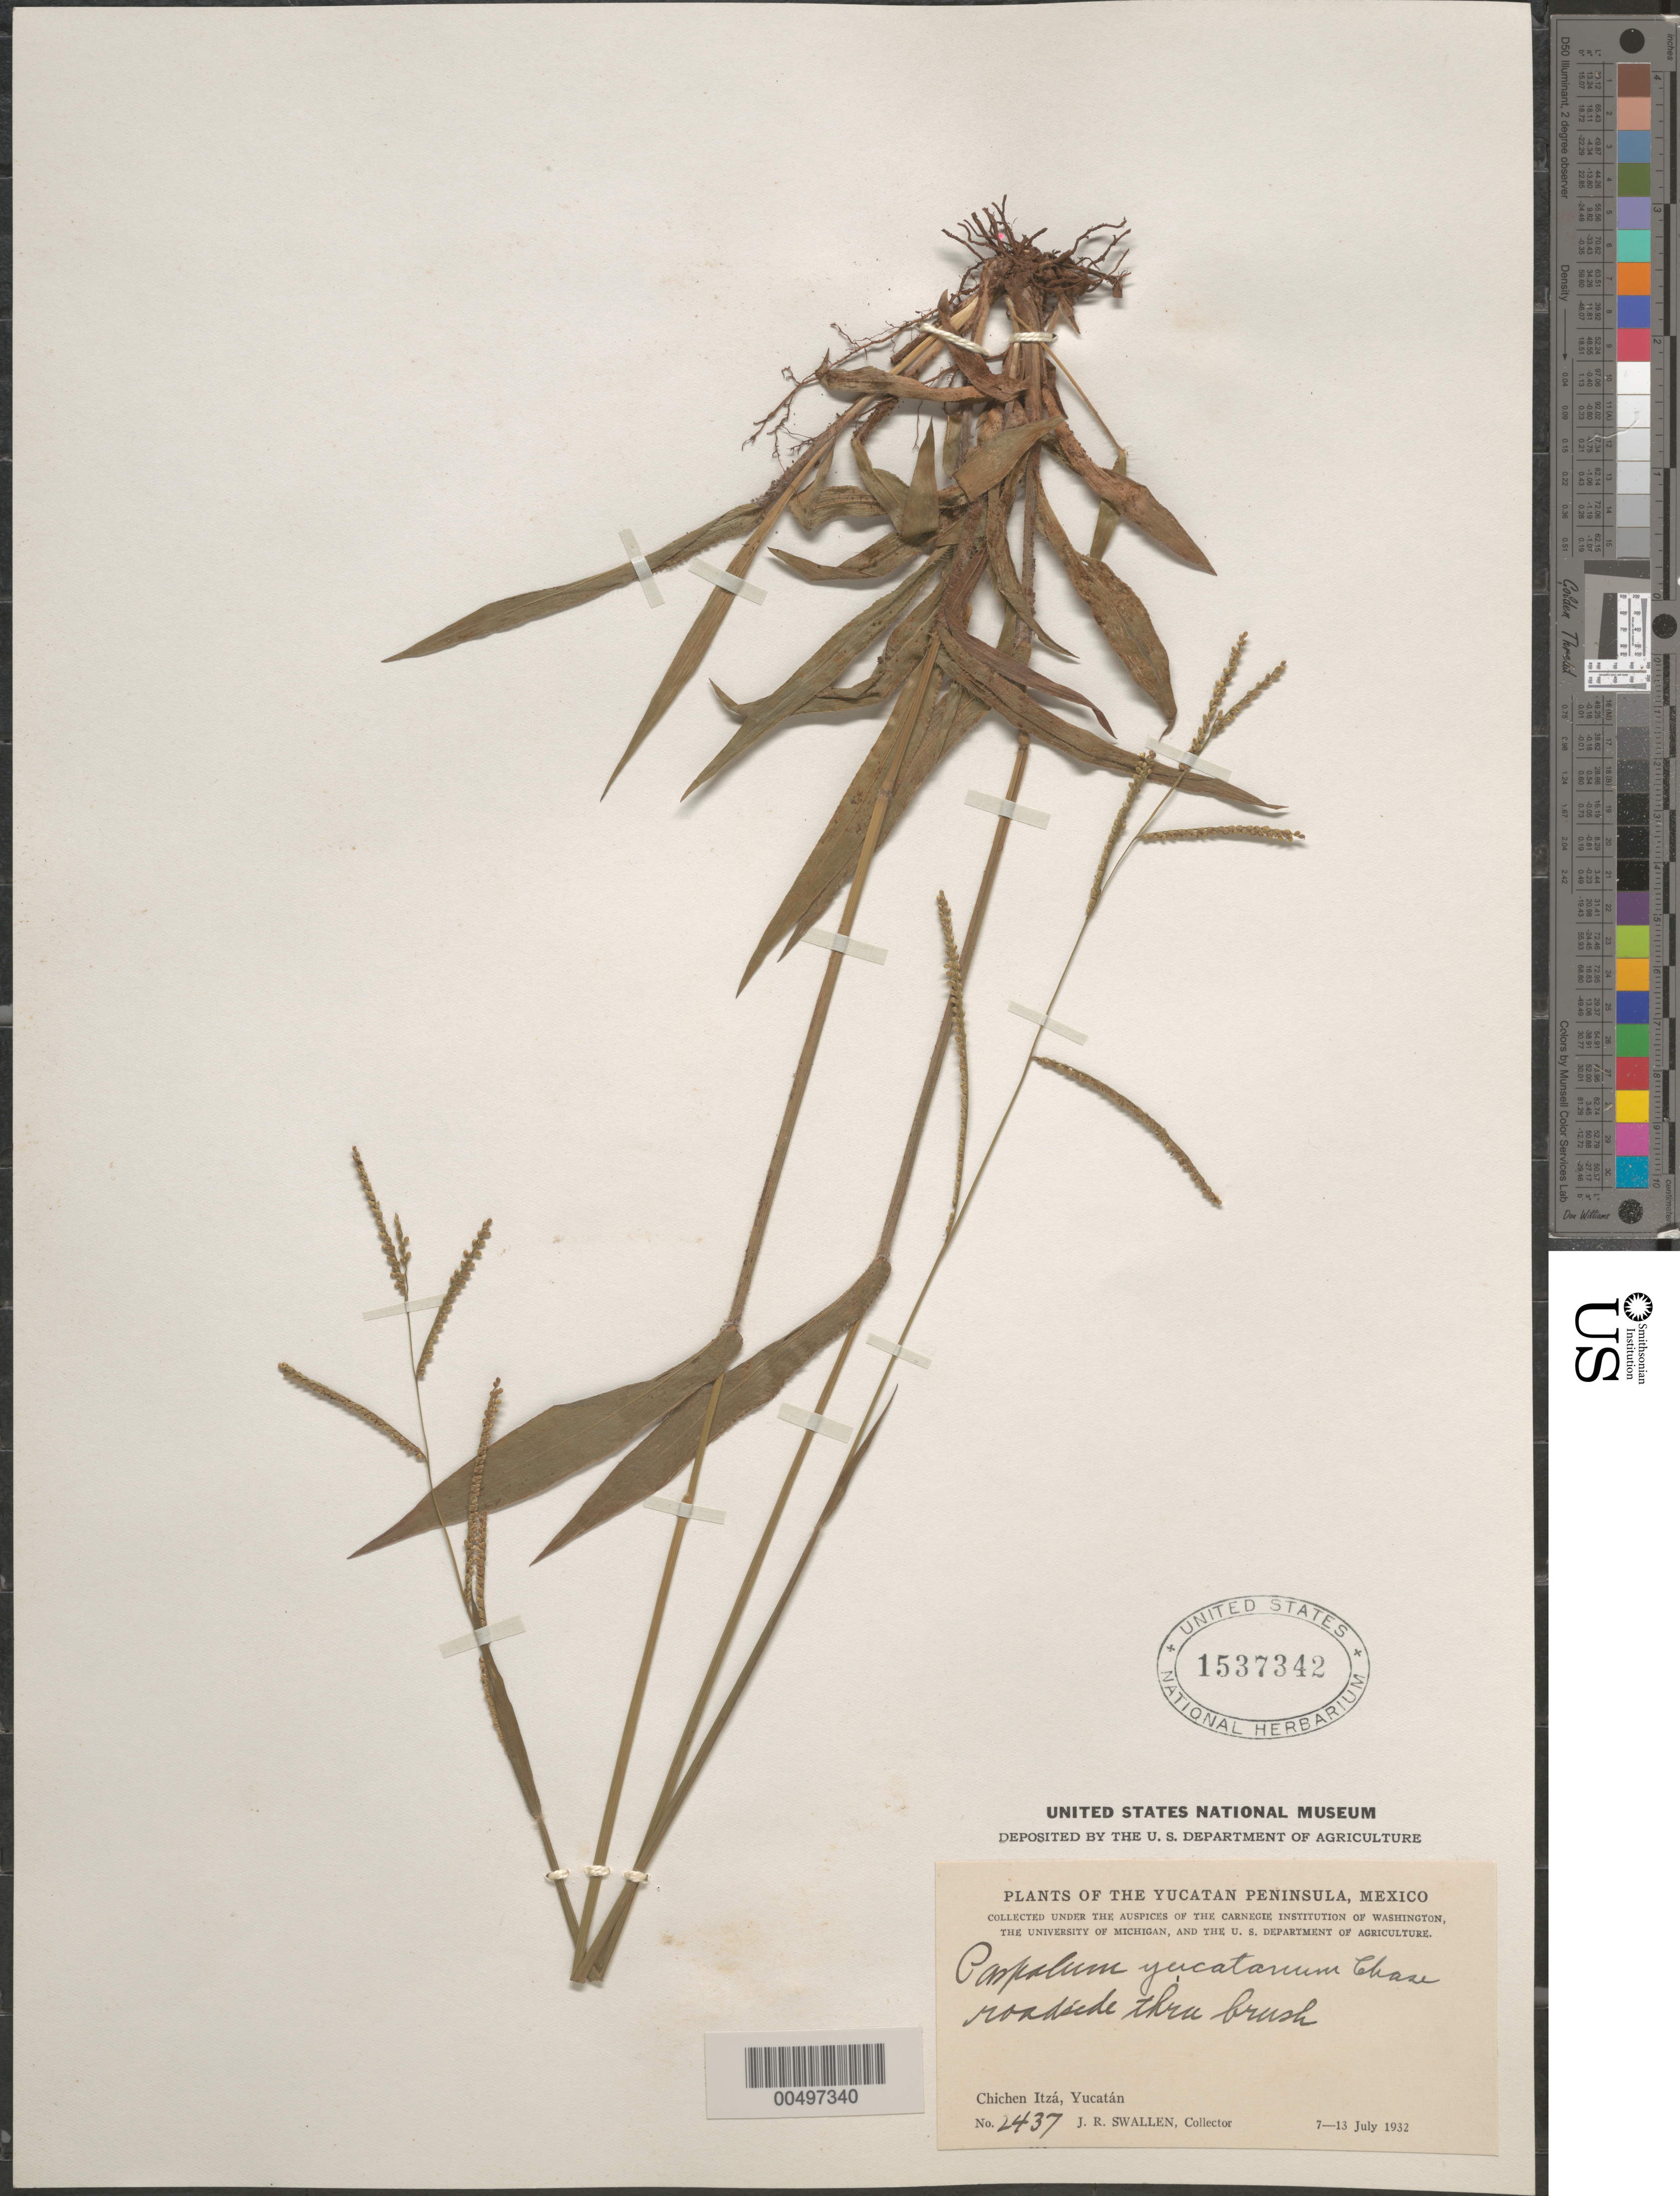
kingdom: Plantae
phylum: Tracheophyta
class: Liliopsida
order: Poales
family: Poaceae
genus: Paspalum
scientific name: Paspalum blodgettii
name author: Chapm.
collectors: J. R. Swallen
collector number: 2437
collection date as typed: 7 Jul 1932 to 13 Jul 1932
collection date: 1932-07-07/1932-07-13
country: Mexico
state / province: Yucatan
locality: Yucatan Peninsula, Chichen Itz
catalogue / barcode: US 1537342